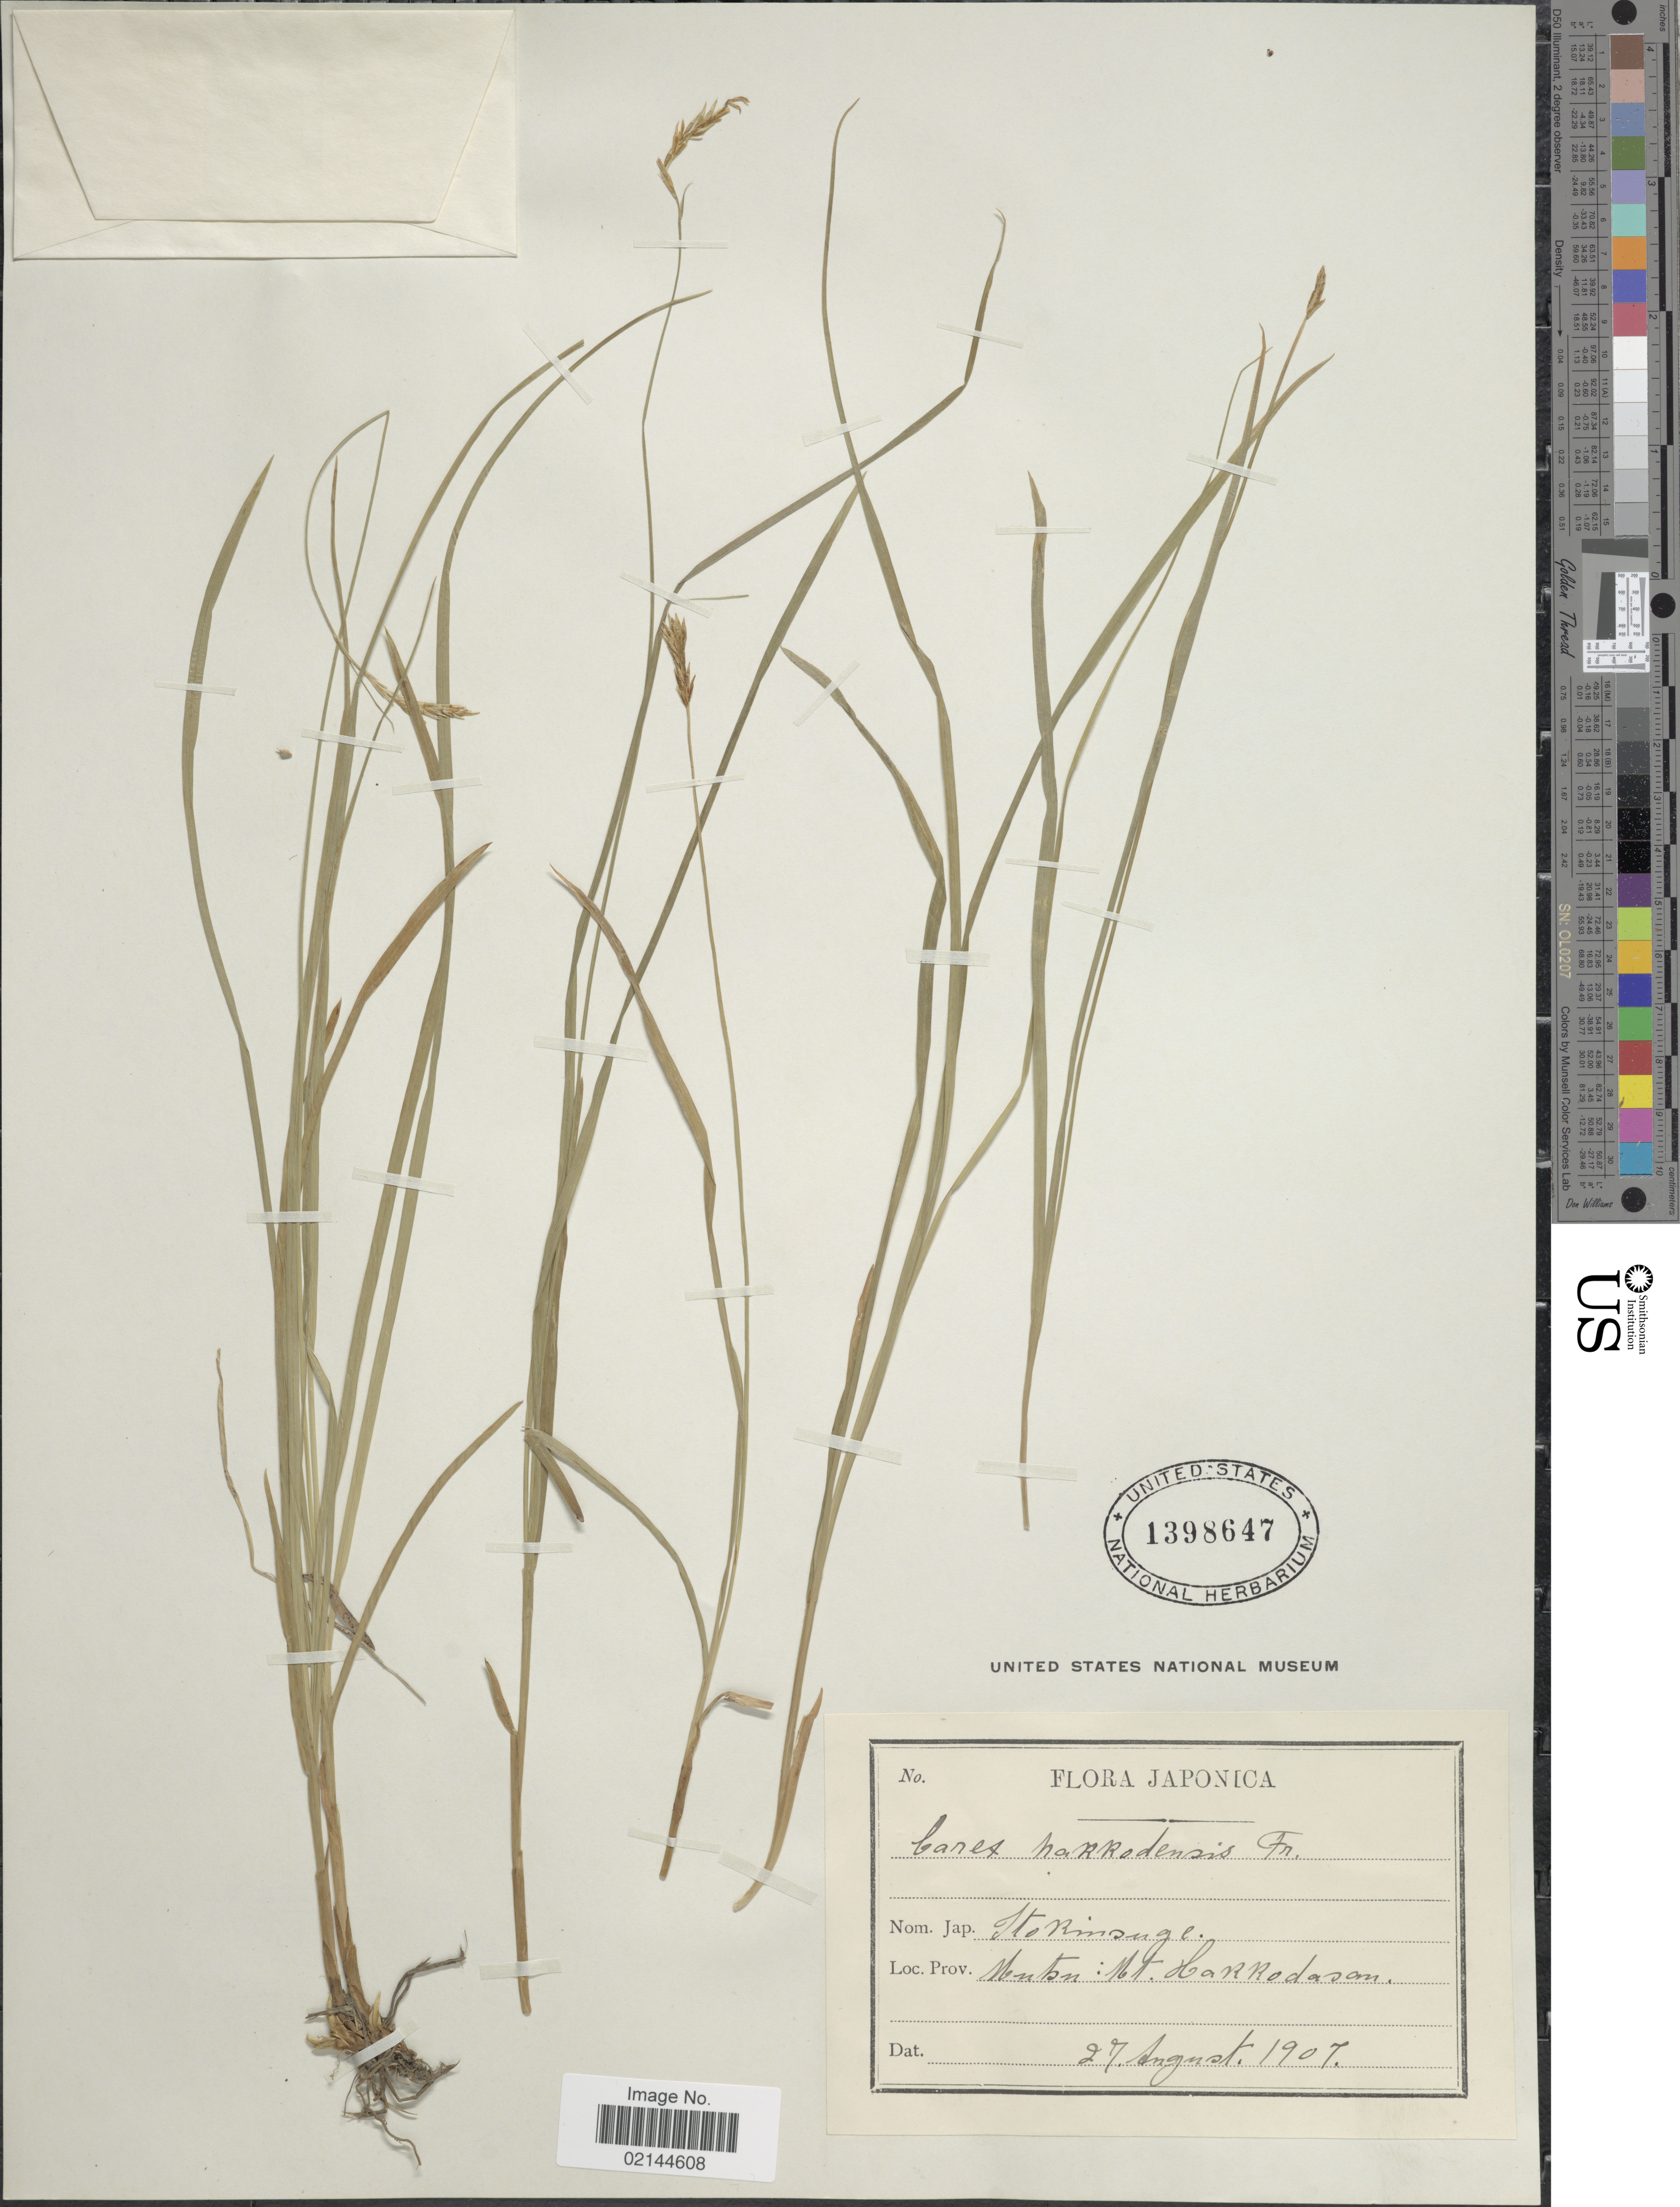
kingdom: Plantae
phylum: Tracheophyta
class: Liliopsida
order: Poales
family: Cyperaceae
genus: Carex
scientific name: Carex hakkodensis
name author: Franch.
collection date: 1907-08-27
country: Japan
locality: Mutsu: Mt. Hakkodasan.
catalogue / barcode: US 1398647